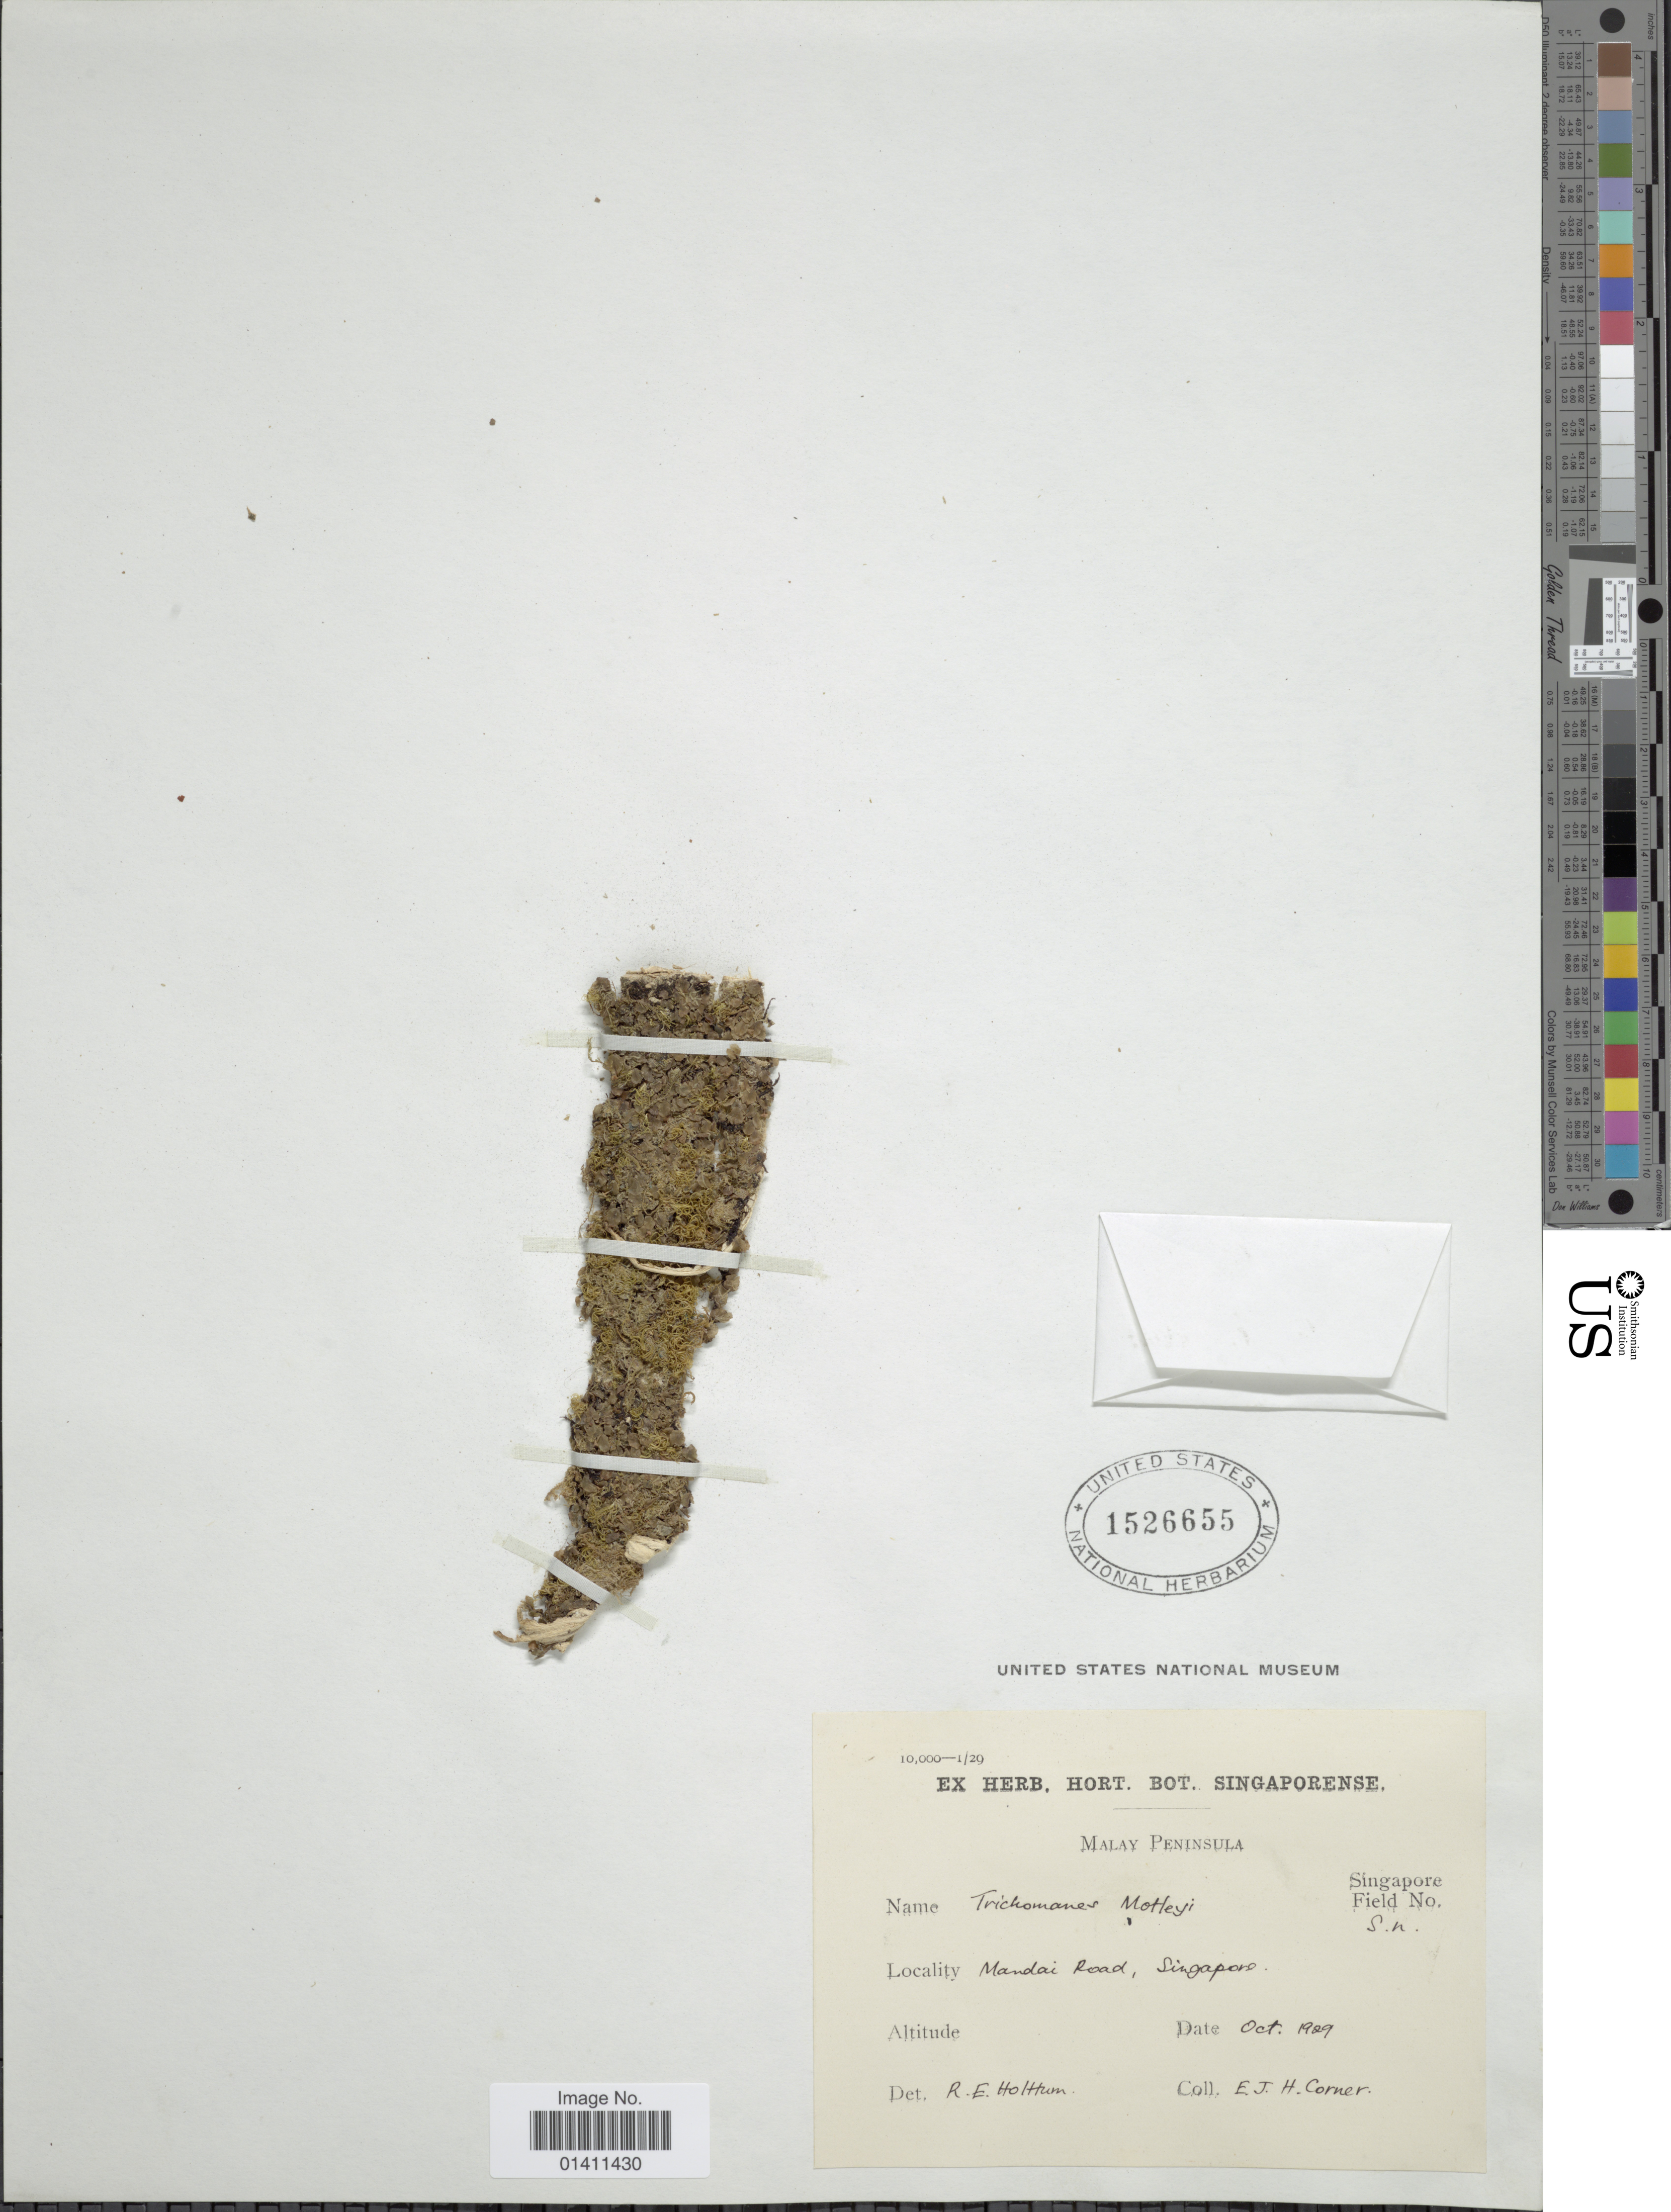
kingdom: Plantae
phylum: Tracheophyta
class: Polypodiopsida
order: Hymenophyllales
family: Hymenophyllaceae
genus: Didymoglossum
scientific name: Didymoglossum motleyi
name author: (Bosch) Ebihara & K. Iwats.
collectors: E. Corner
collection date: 1929-10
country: Singapore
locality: Mandai Road. Malay Peninsula.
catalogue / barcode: US 1526655